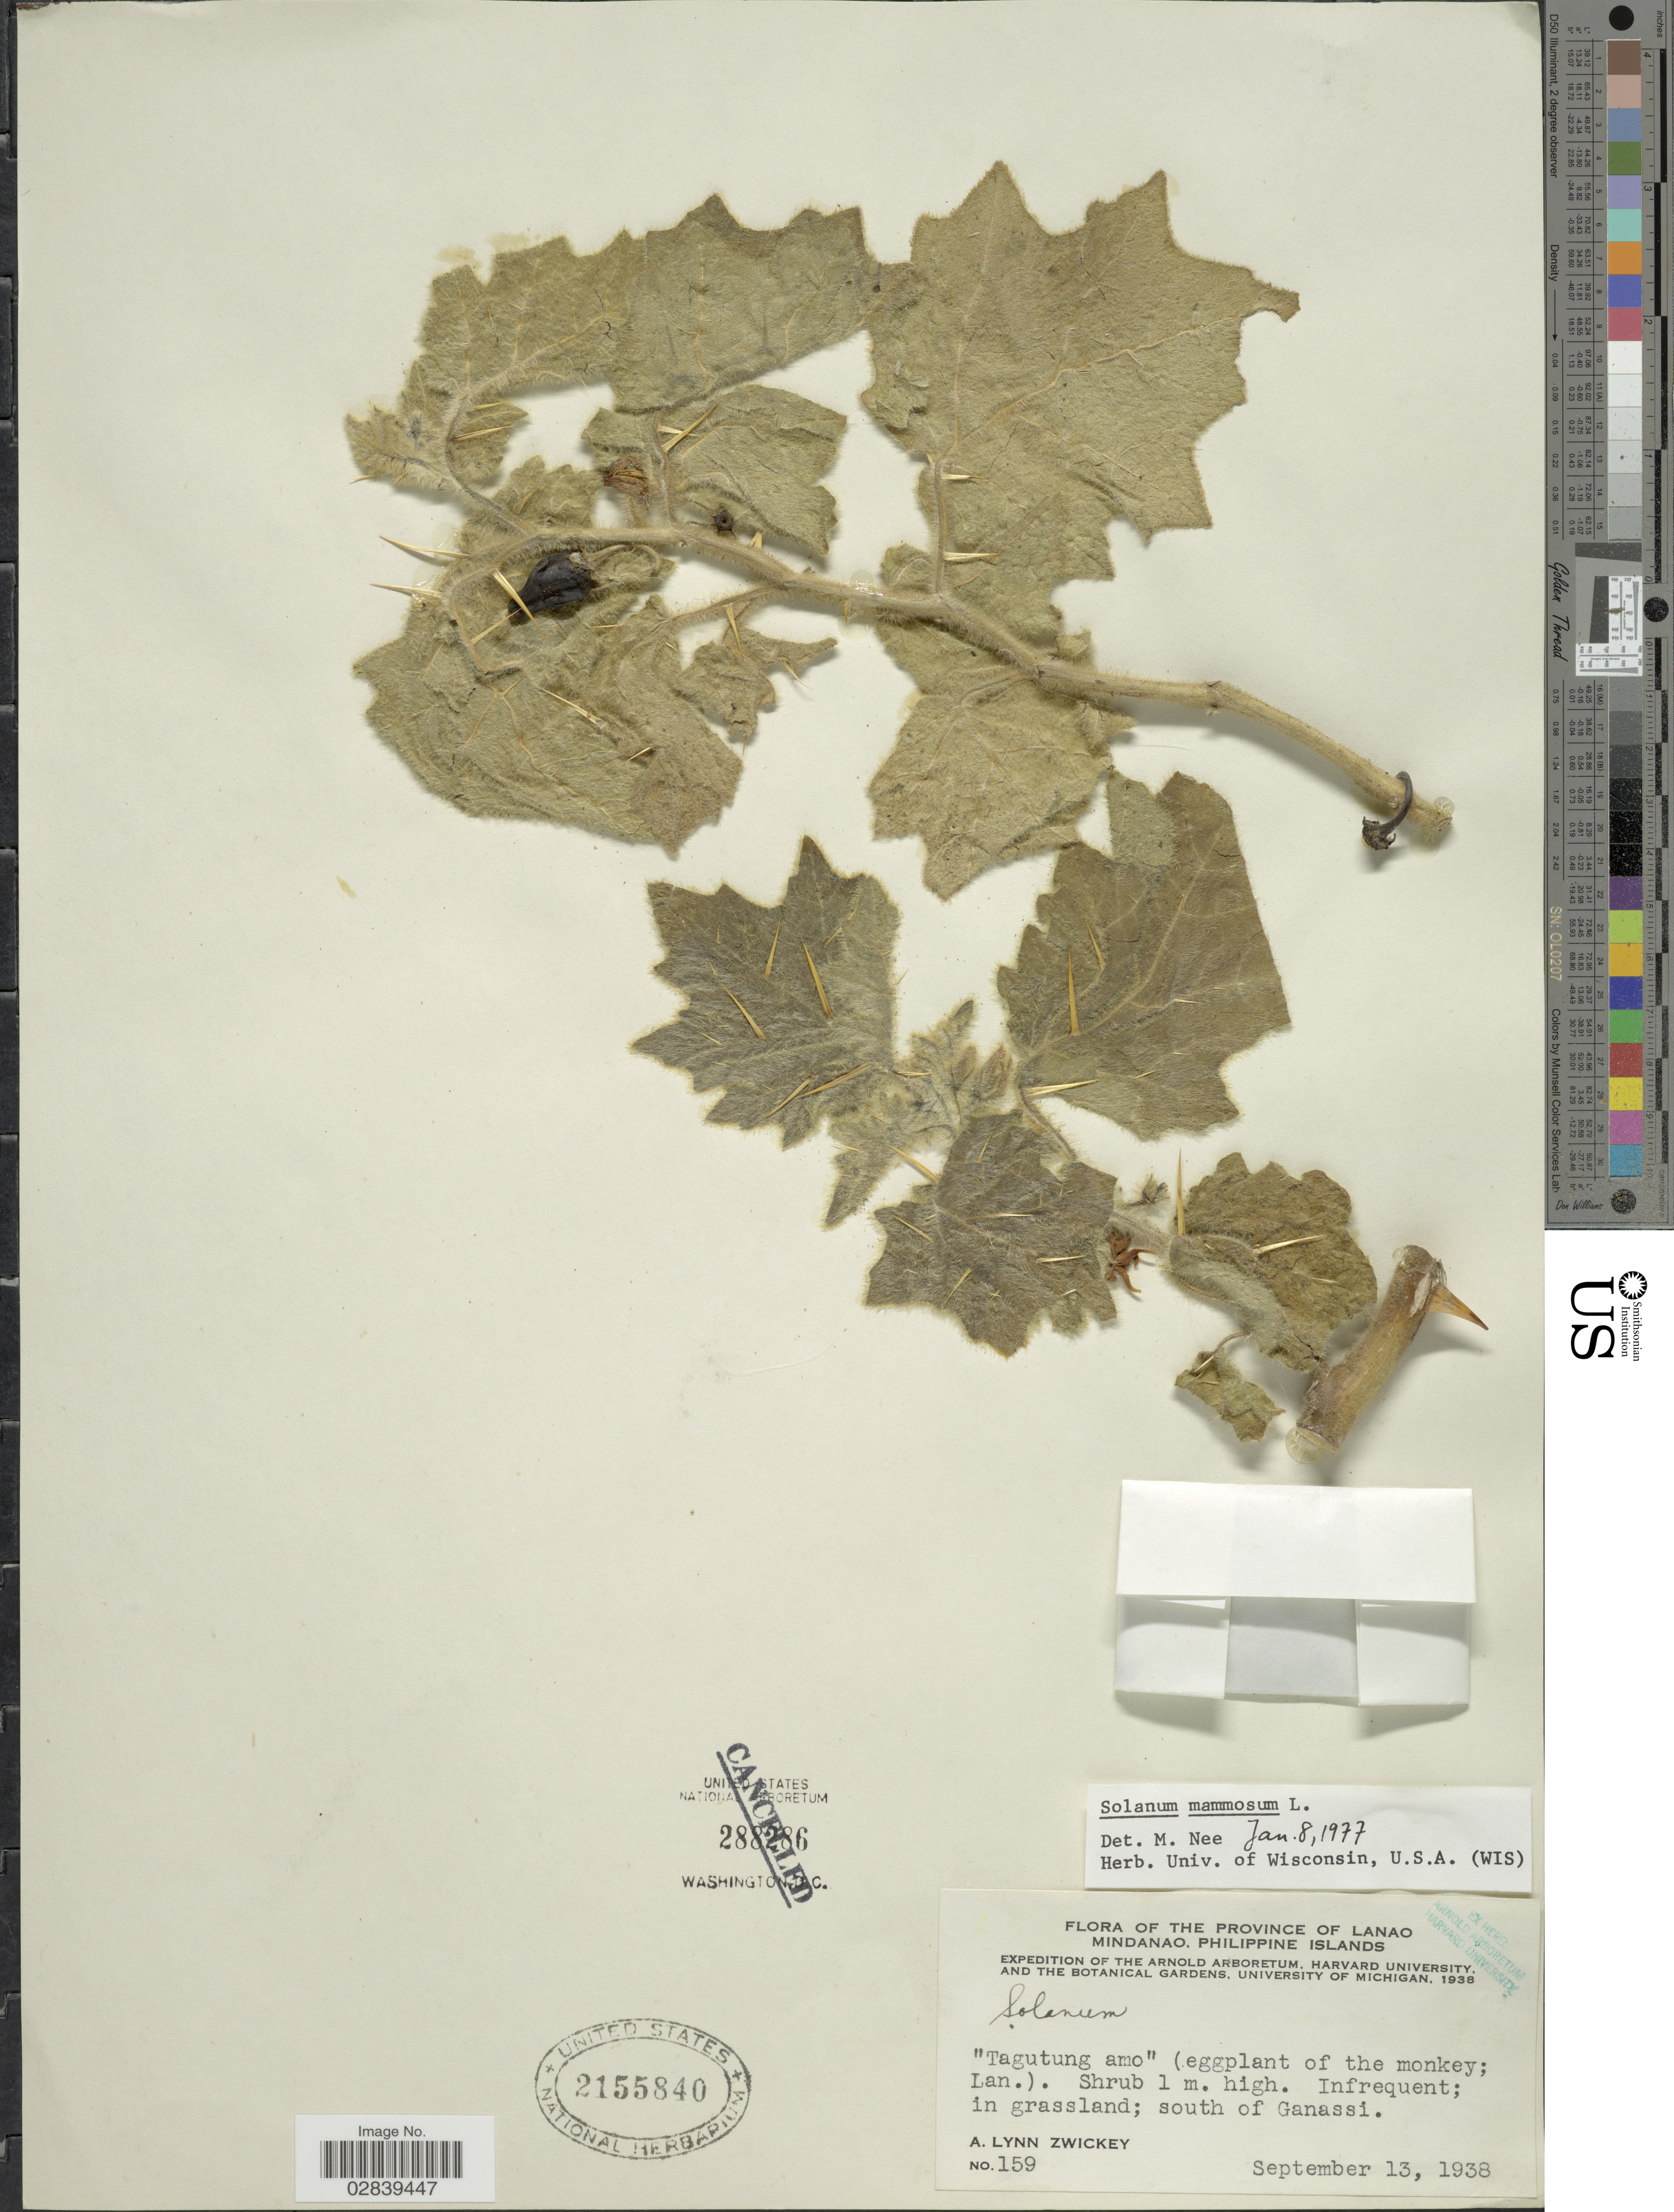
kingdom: Plantae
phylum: Tracheophyta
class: Magnoliopsida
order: Solanales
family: Solanaceae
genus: Solanum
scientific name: Solanum mammosum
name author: L.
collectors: A. Zwickey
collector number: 159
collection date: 1938-09-13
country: Philippines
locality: The Province of Lanao, Mindanao, south of Ganassi.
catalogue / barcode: US 2155840